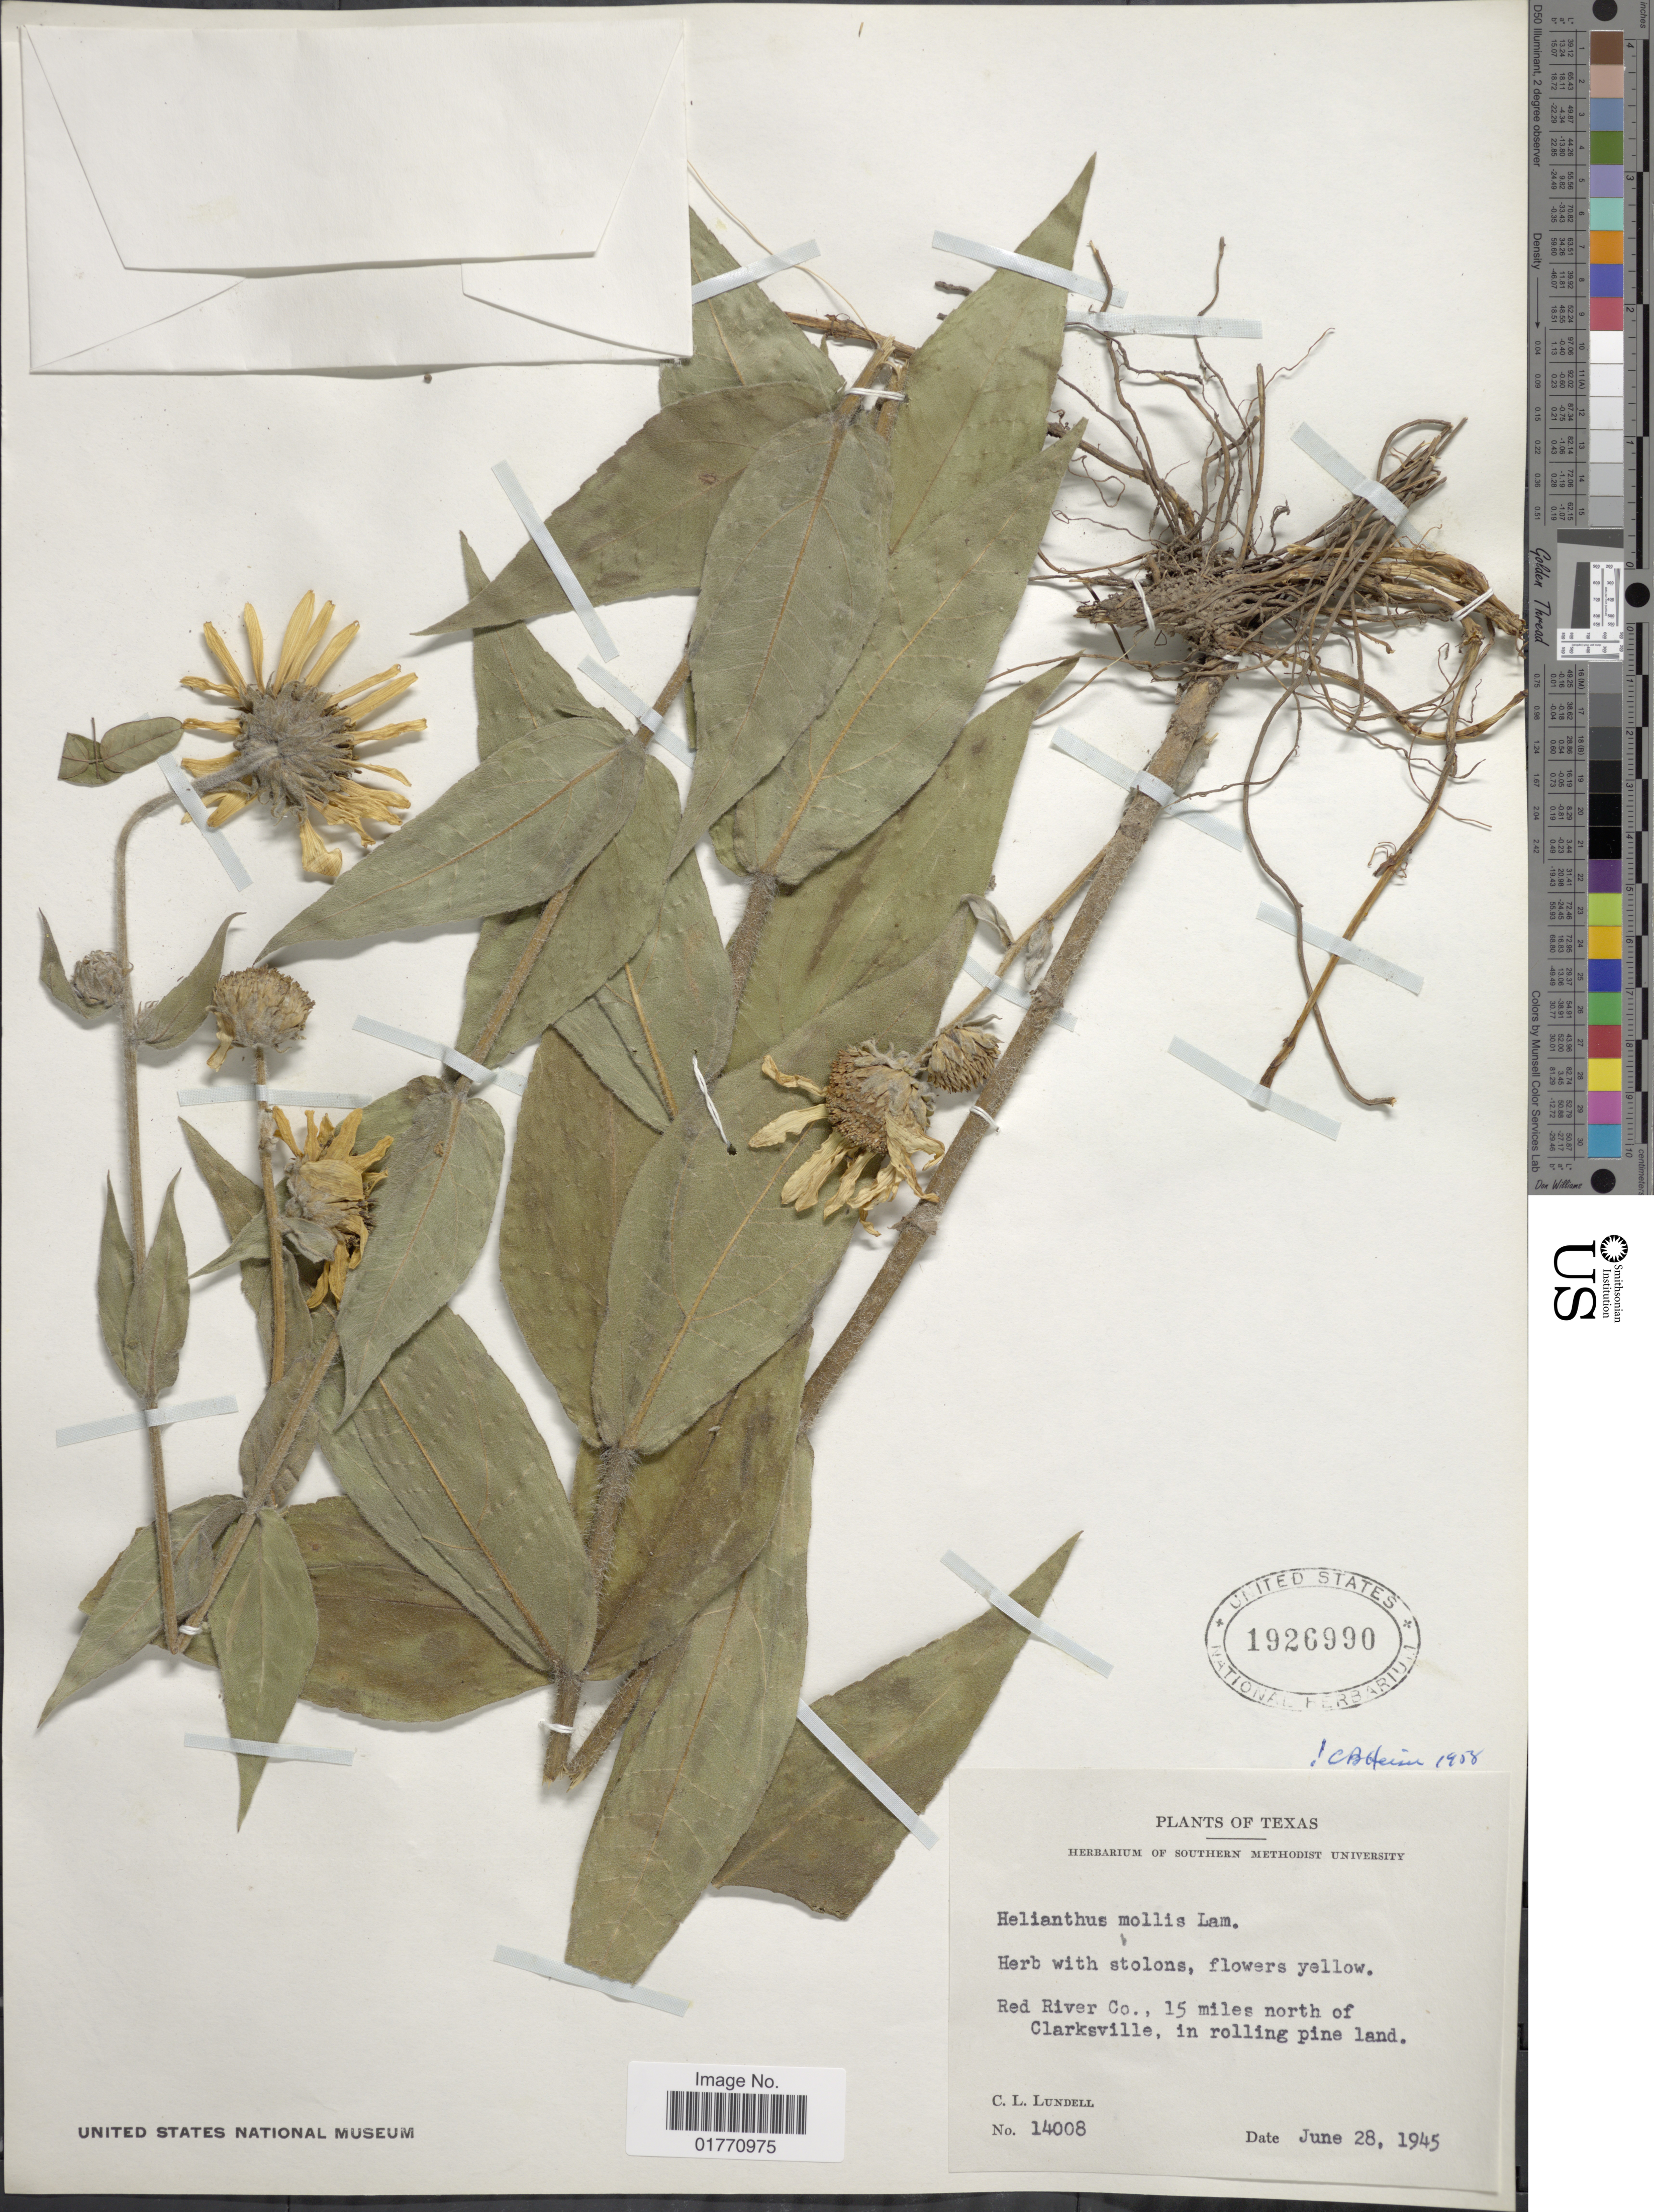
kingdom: Plantae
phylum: Tracheophyta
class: Magnoliopsida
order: Asterales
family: Asteraceae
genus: Helianthus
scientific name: Helianthus mollis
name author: Lam.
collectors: C. L. Lundell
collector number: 14008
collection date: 1945-06-28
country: United States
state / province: Texas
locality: Red River Co., 15 miles north of Clarksville, in rollin pine land.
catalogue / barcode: US 1926990